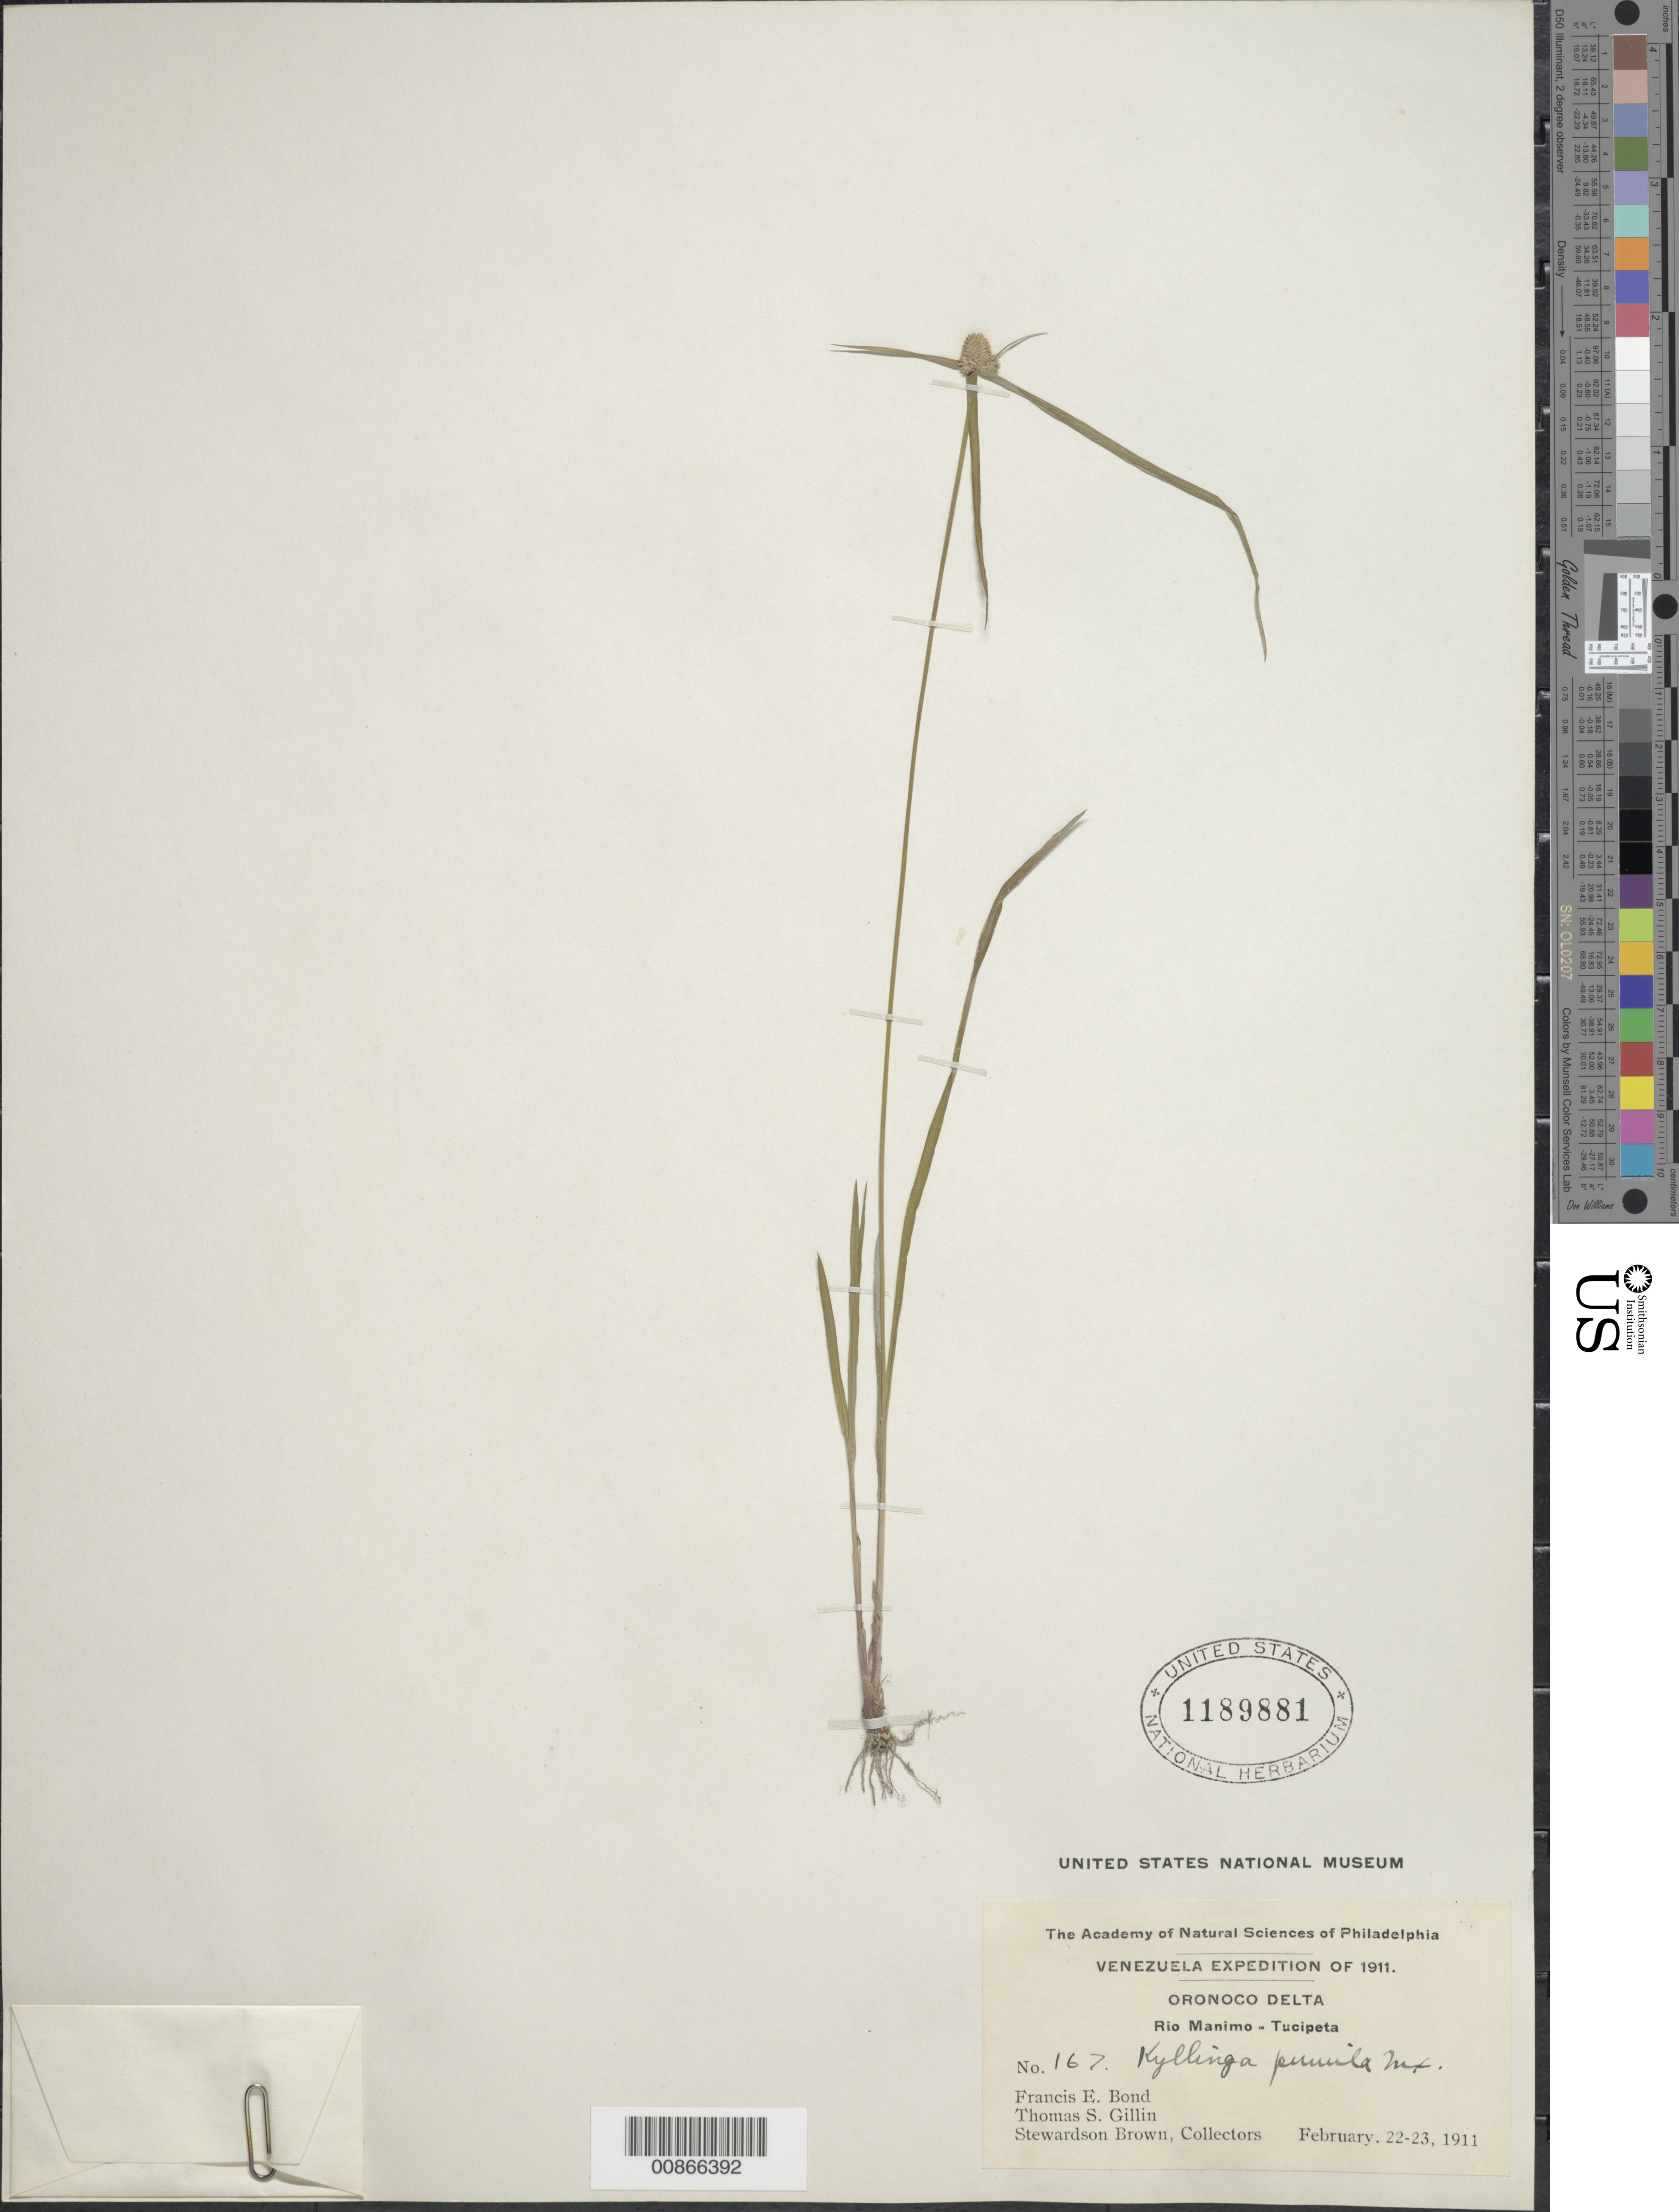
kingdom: Plantae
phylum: Tracheophyta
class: Liliopsida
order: Poales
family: Cyperaceae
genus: Cyperus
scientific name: Cyperus hortensis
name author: (Salzm. ex Steud.) Dorr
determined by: Strong, Mark T., (BOT), Smithsonian Institution - National Museum of Natural History (UNITED STATES)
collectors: F. Bond, T. Gillin & S. Brown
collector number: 167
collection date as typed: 22-23 February 1911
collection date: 1911-02-22/1911-02-23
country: Venezuela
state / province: Delta Amacuro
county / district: Tucupita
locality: Orinoco Delta, Cano Manamo near Tucupita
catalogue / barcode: US 1189881